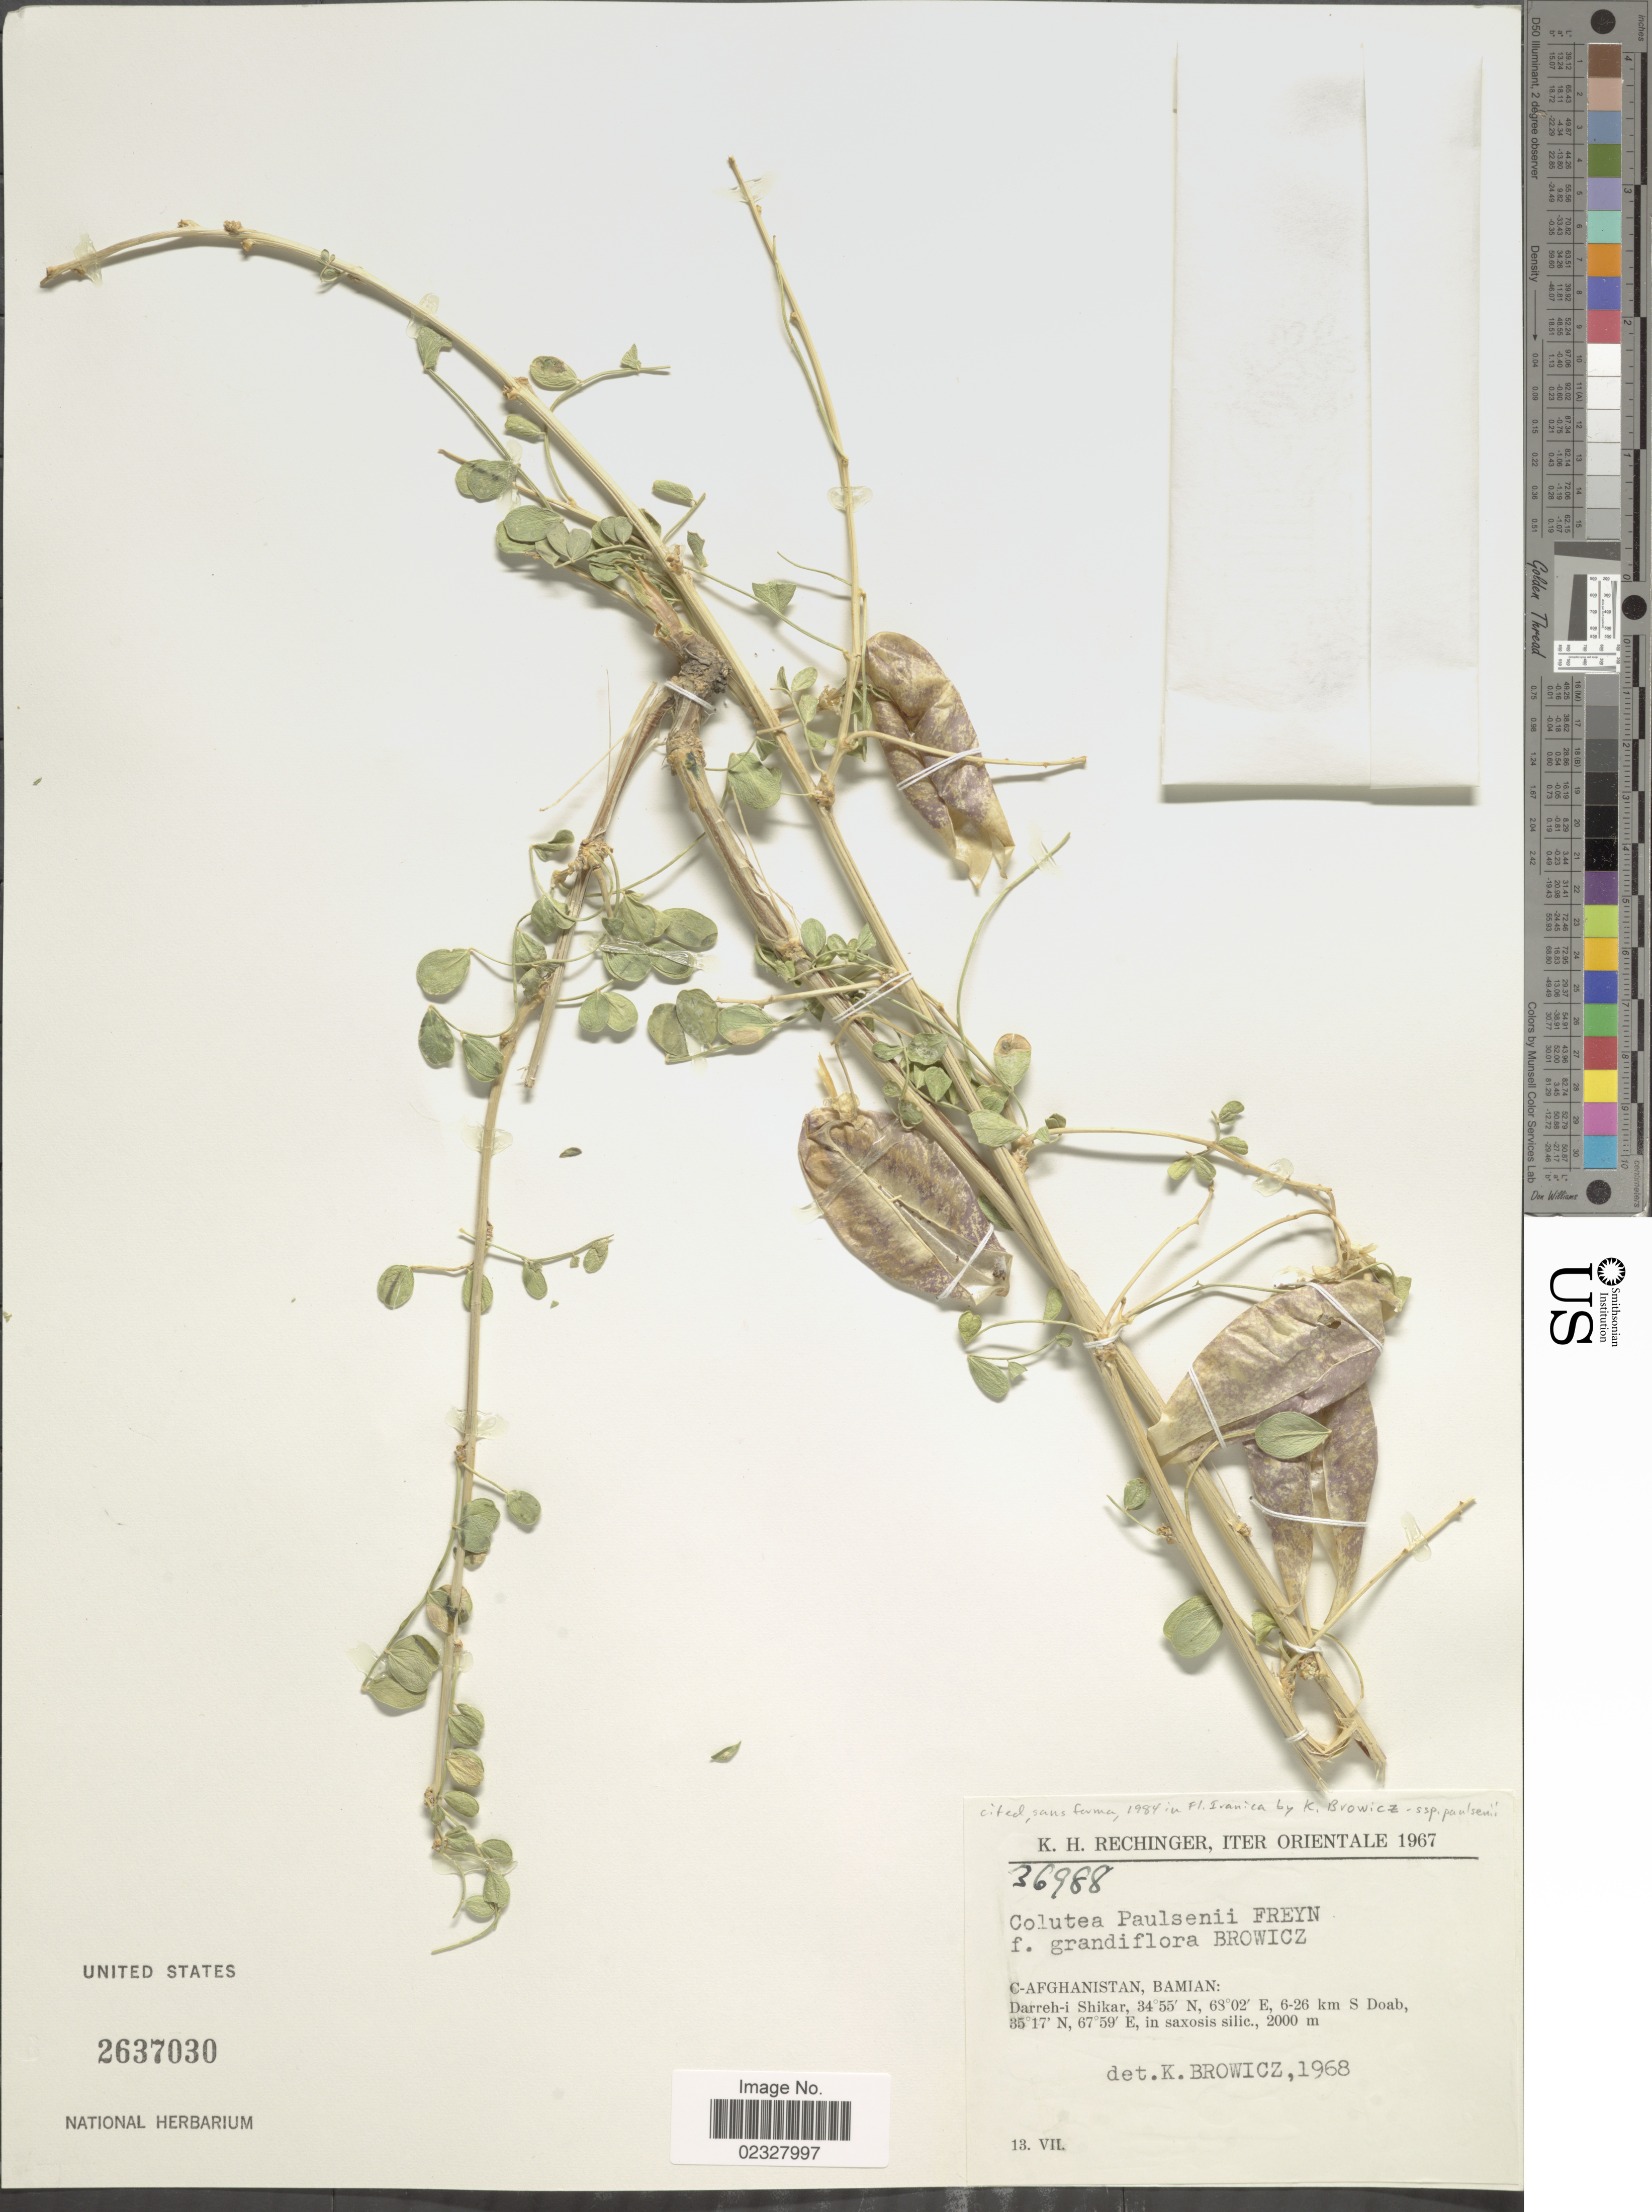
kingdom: Plantae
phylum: Tracheophyta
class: Magnoliopsida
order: Fabales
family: Fabaceae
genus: Colutea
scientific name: Colutea paulsenii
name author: Bornm. ex Freyn & Freyn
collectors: K. H. Rechinger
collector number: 36988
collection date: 1967-07-13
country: Afghanistan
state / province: Bamian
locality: Orientale, Darreh-i Shikar, 6-26 km S Doab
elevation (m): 2000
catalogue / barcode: US 2637030